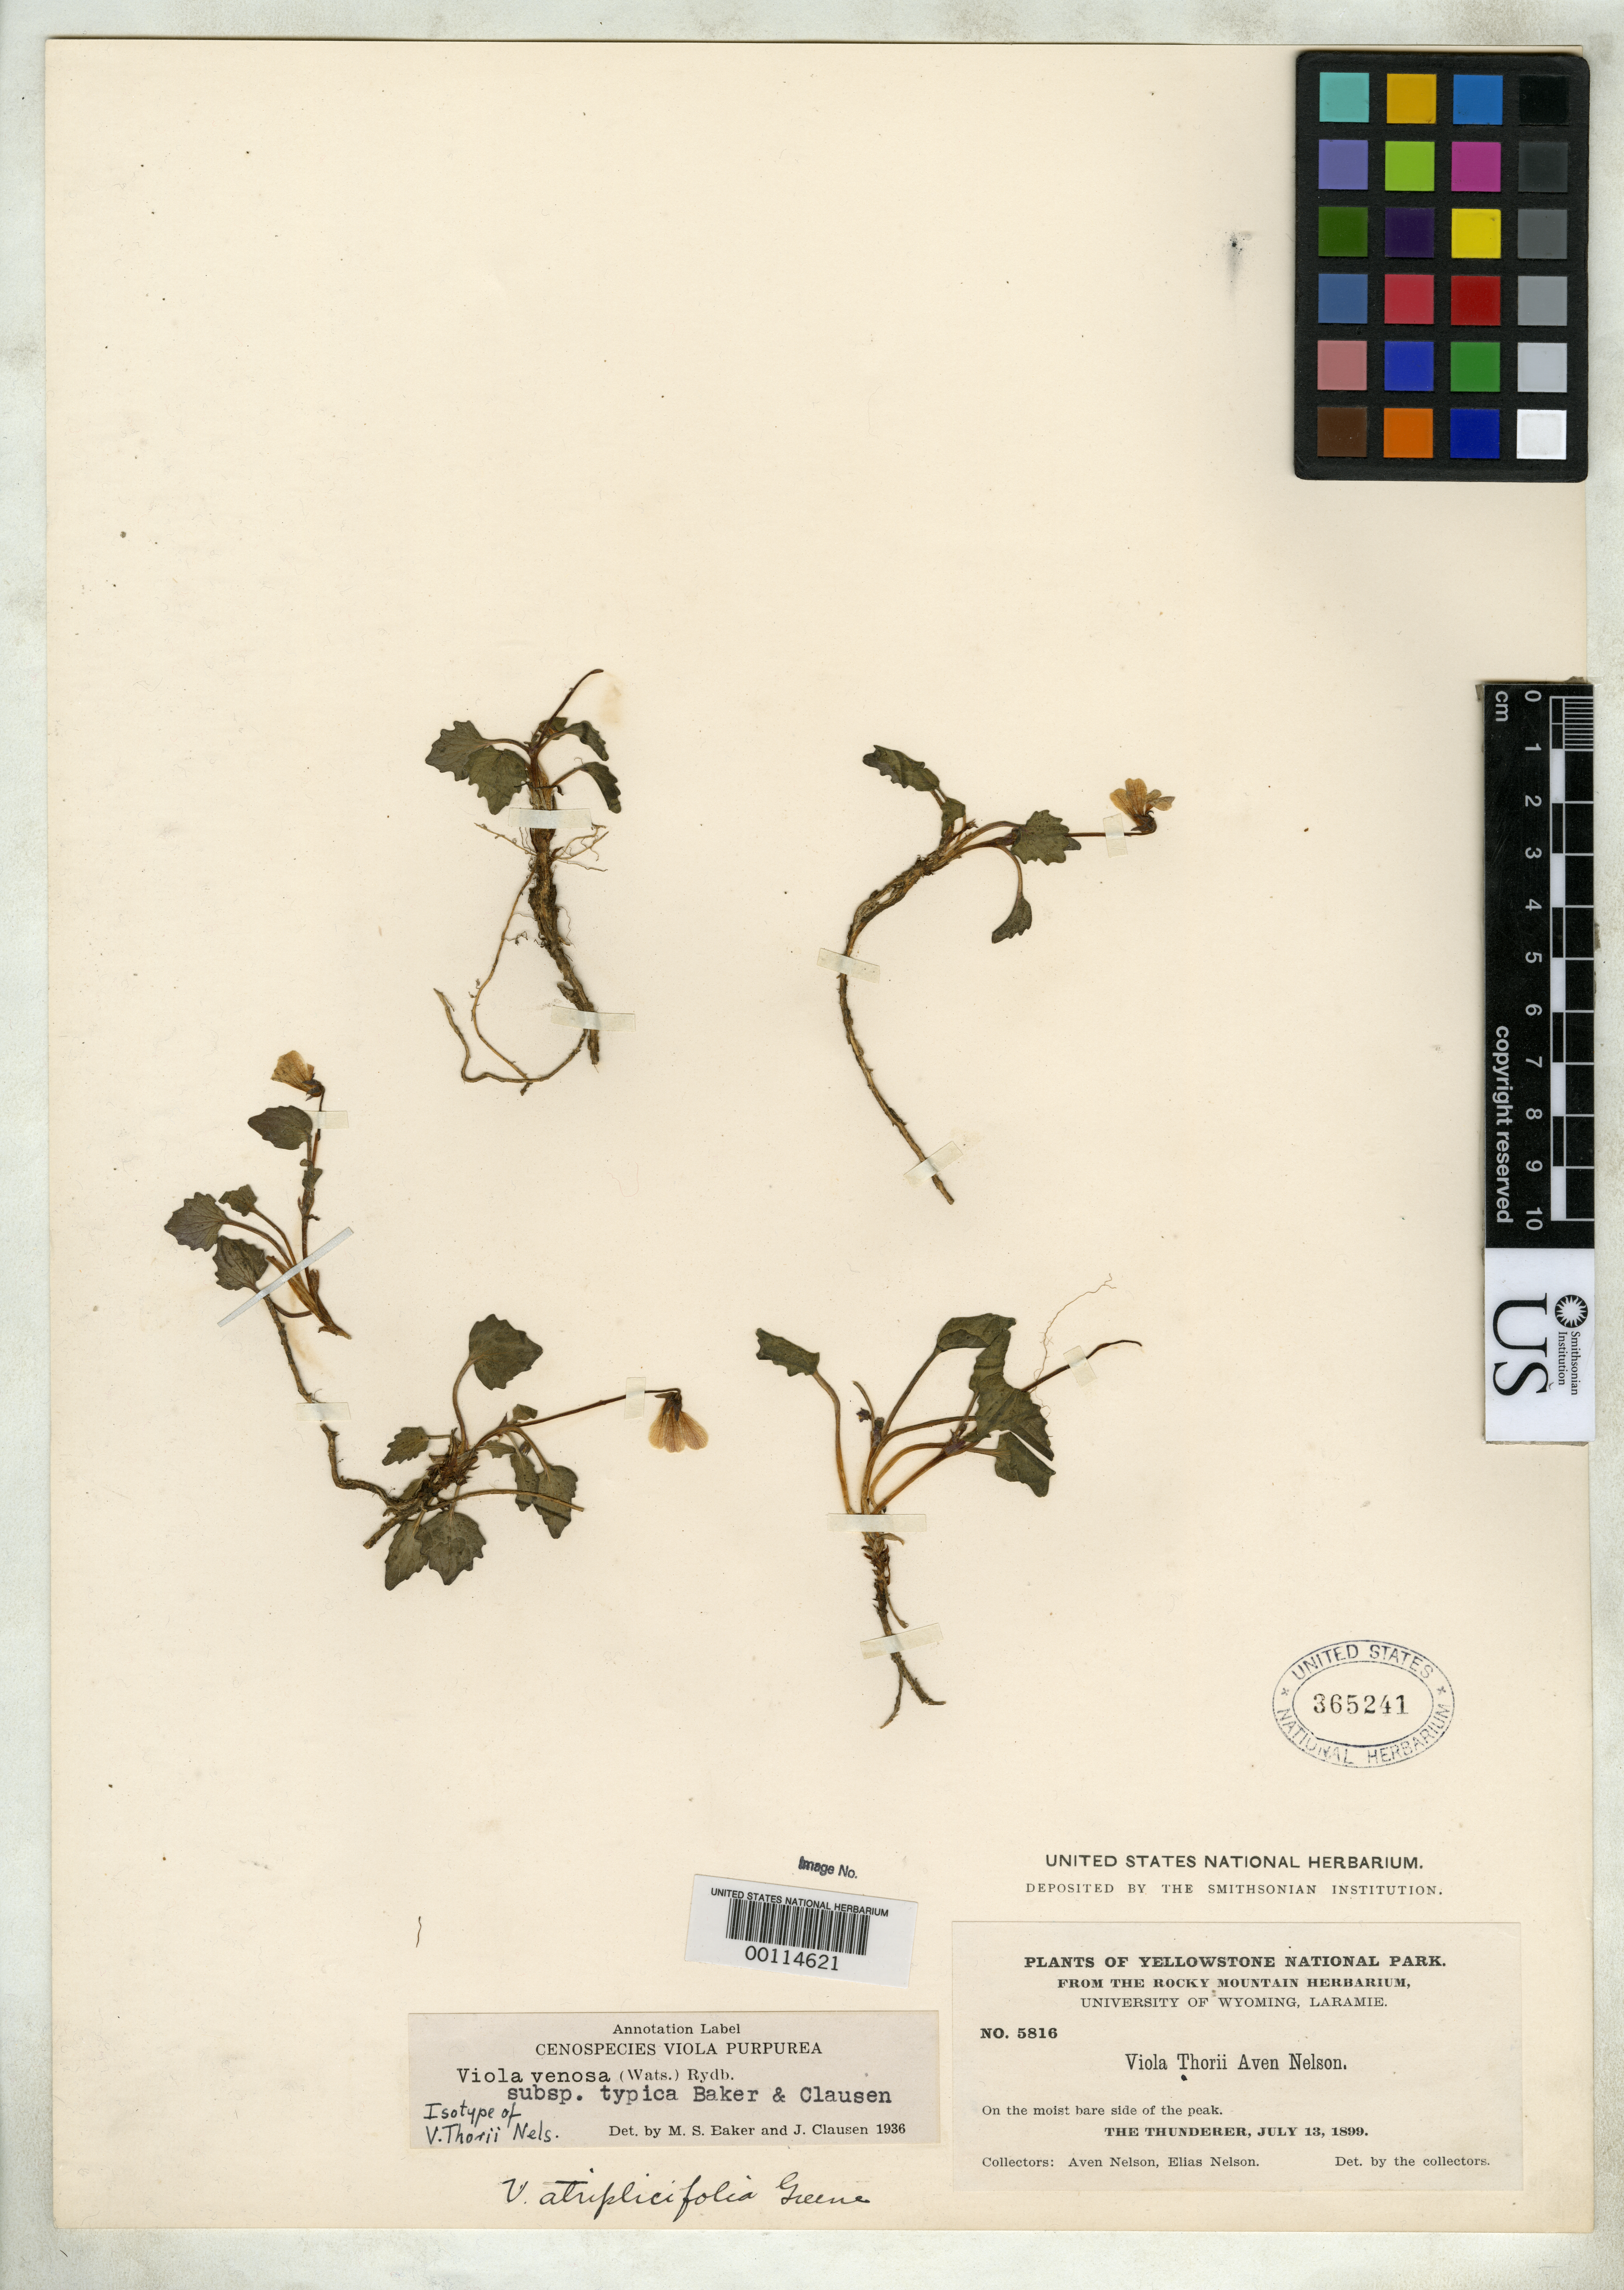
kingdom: Plantae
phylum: Tracheophyta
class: Magnoliopsida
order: Malpighiales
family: Violaceae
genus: Viola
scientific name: Viola thorii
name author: A. Nelson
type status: Isotype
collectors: A. Nelson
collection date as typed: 13 Jul 1899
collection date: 1899-07-13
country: United States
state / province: Wyoming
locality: Yellowstone National Park, the Thunderer.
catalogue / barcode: US 365241